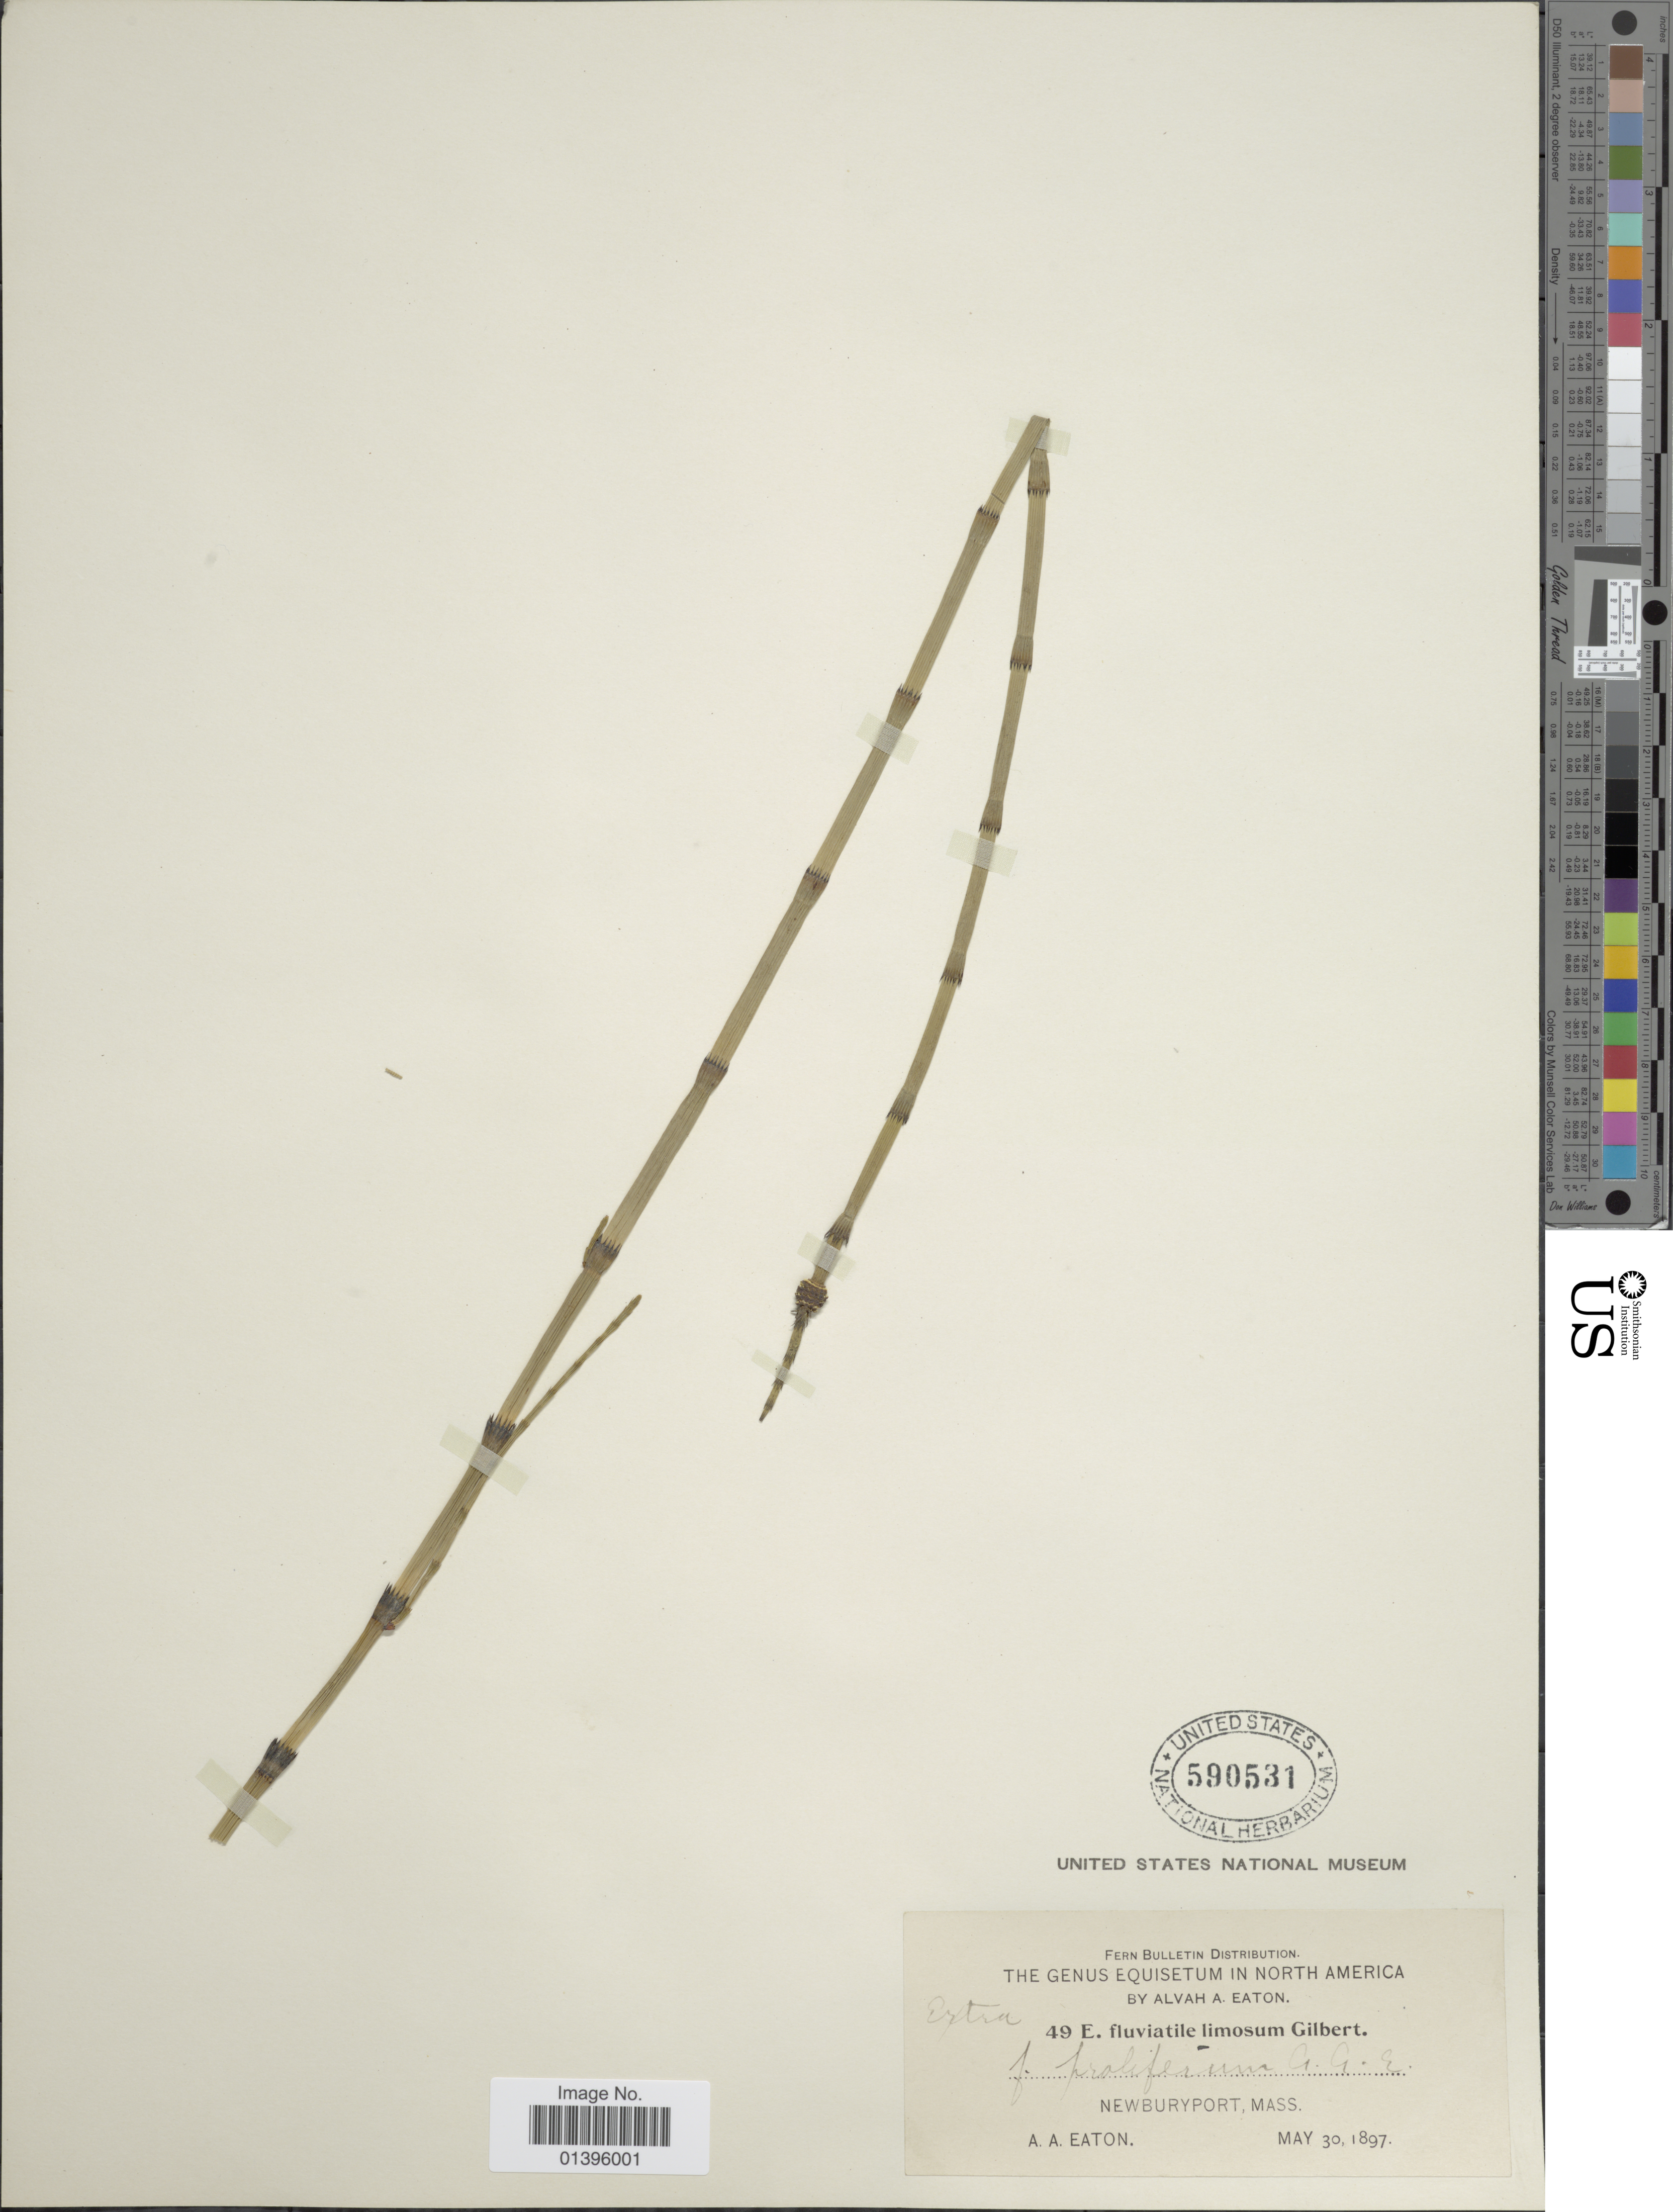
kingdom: Plantae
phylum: Tracheophyta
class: Polypodiopsida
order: Equisetales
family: Equisetaceae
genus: Equisetum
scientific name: Equisetum fluviatile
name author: L.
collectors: A. A. Eaton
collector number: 49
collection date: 1897-05-30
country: United States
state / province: Massachusetts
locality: Newburyport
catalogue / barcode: US 590531